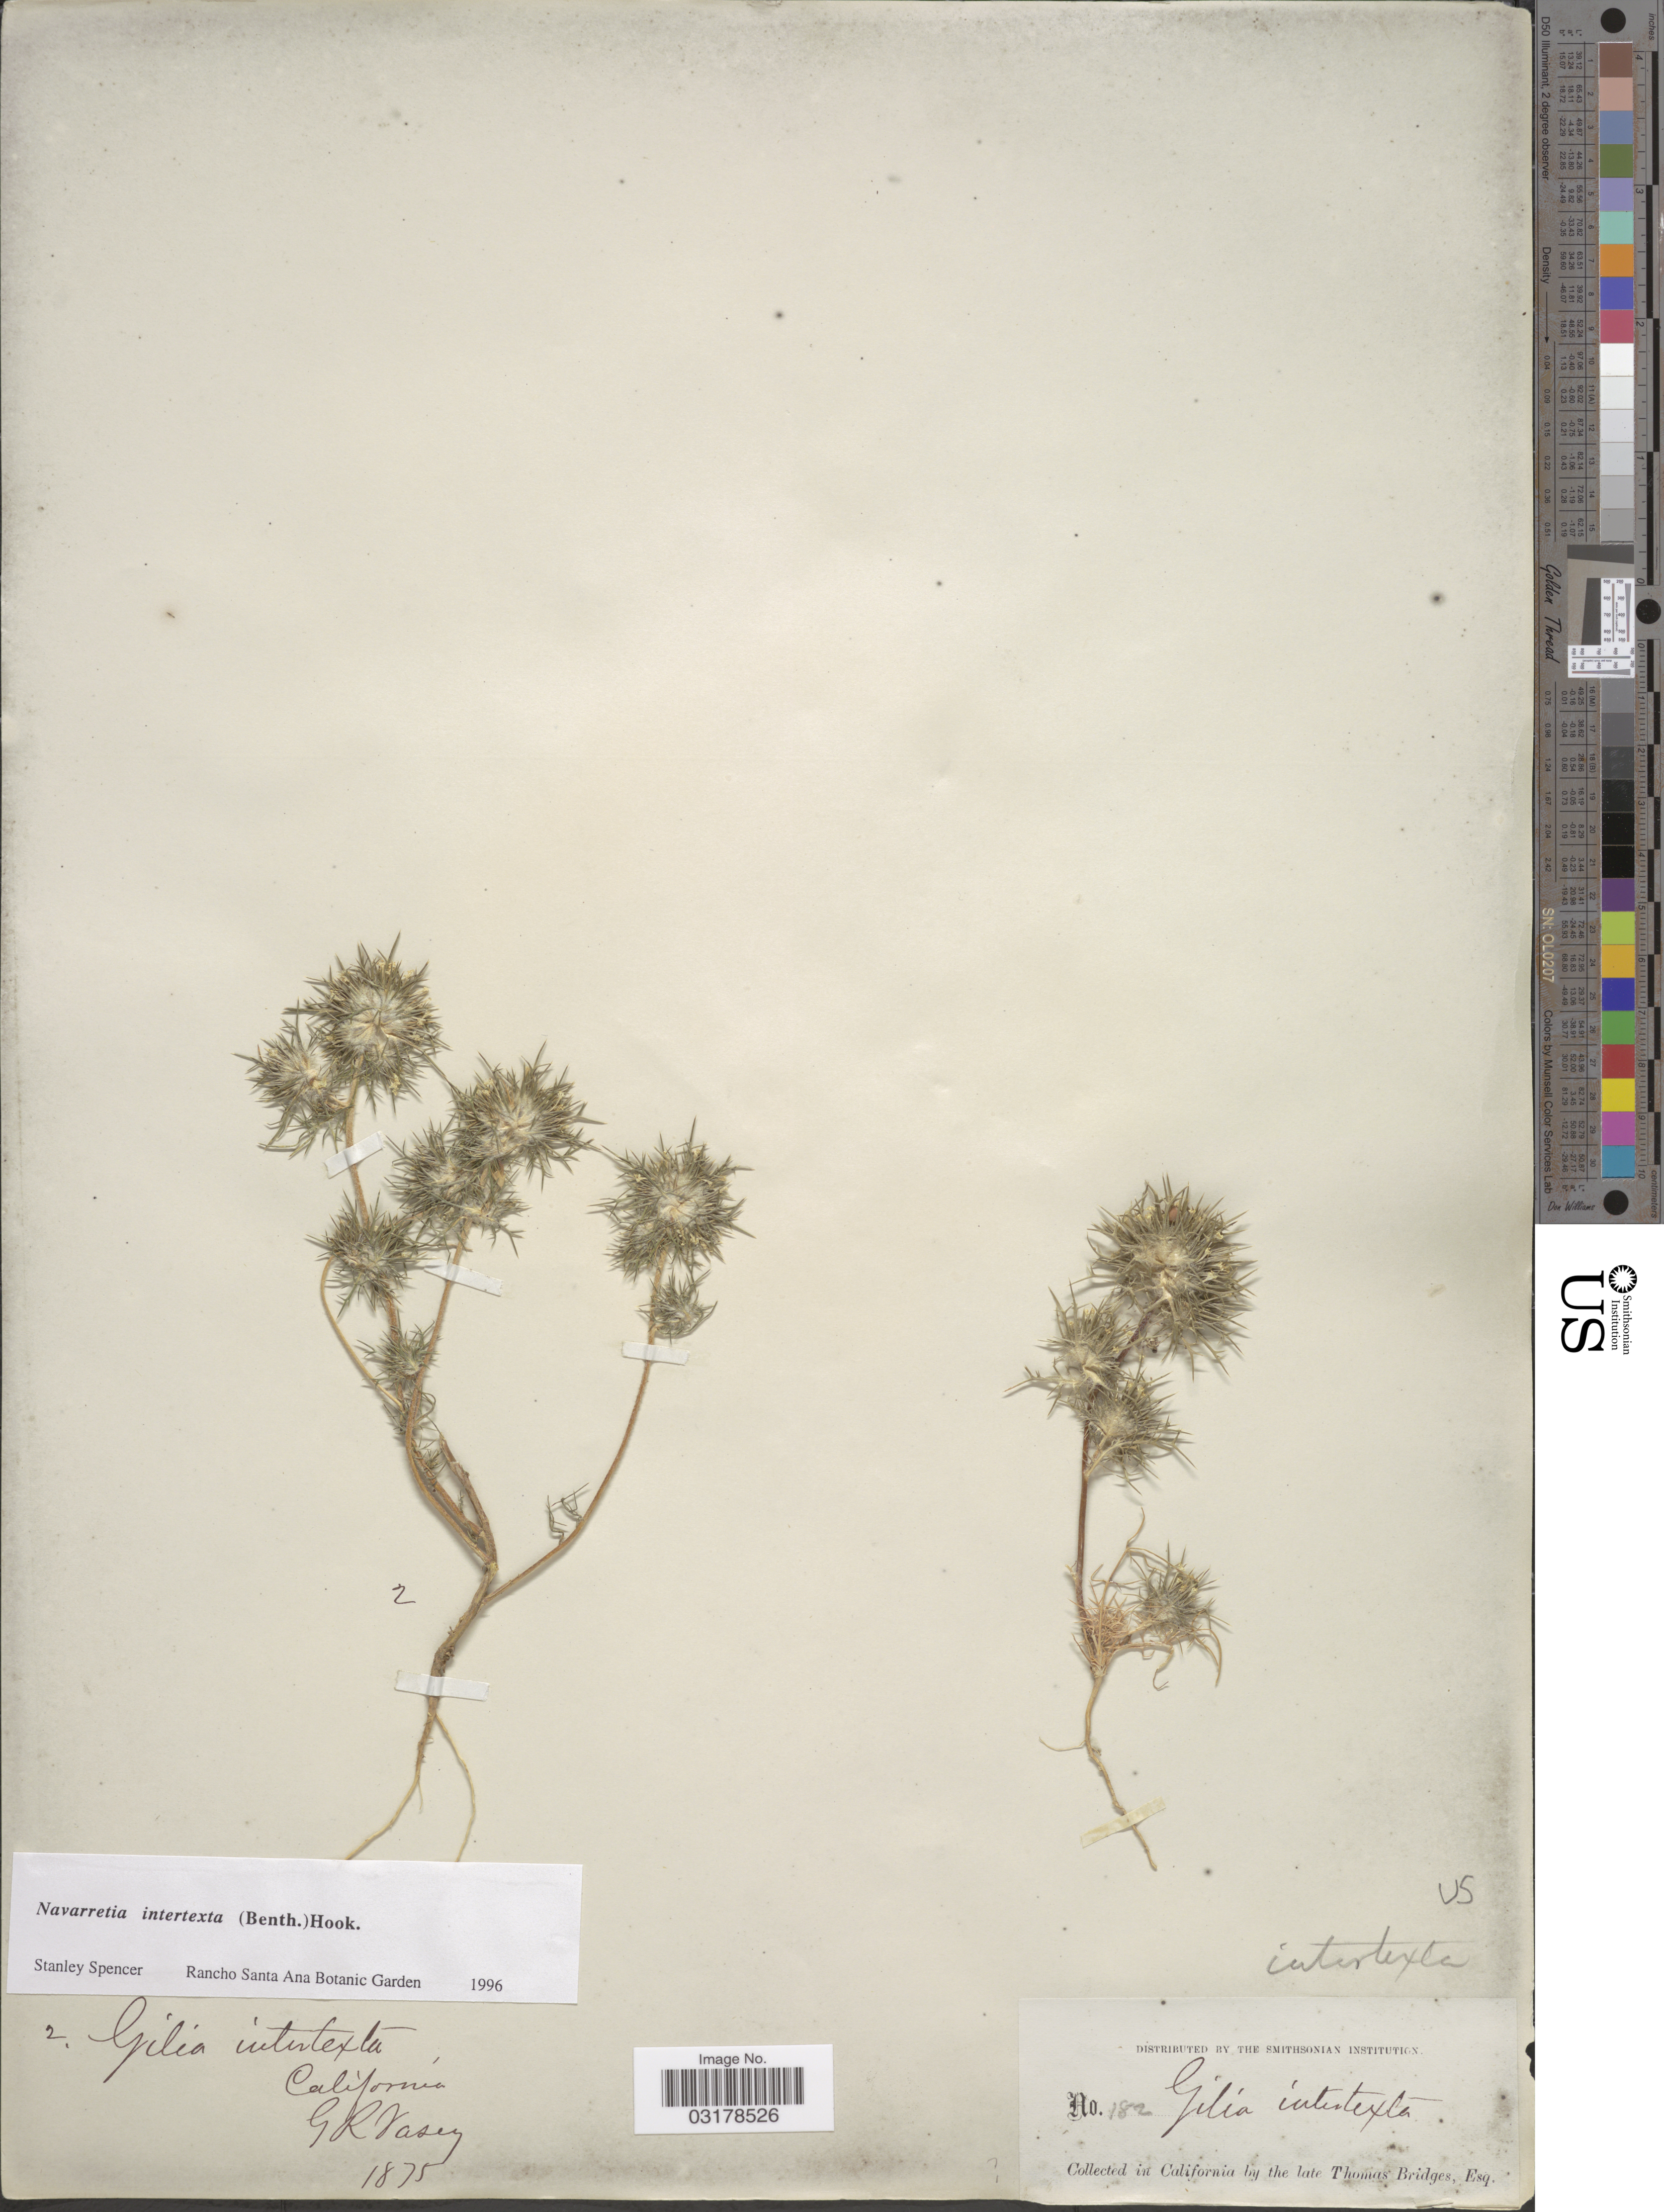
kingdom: Plantae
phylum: Tracheophyta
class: Magnoliopsida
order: Ericales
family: Polemoniaceae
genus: Navarretia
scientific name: Navarretia intertexta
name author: (Benth.) Hook.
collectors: G. R. Vasey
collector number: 2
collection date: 1875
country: United States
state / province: California